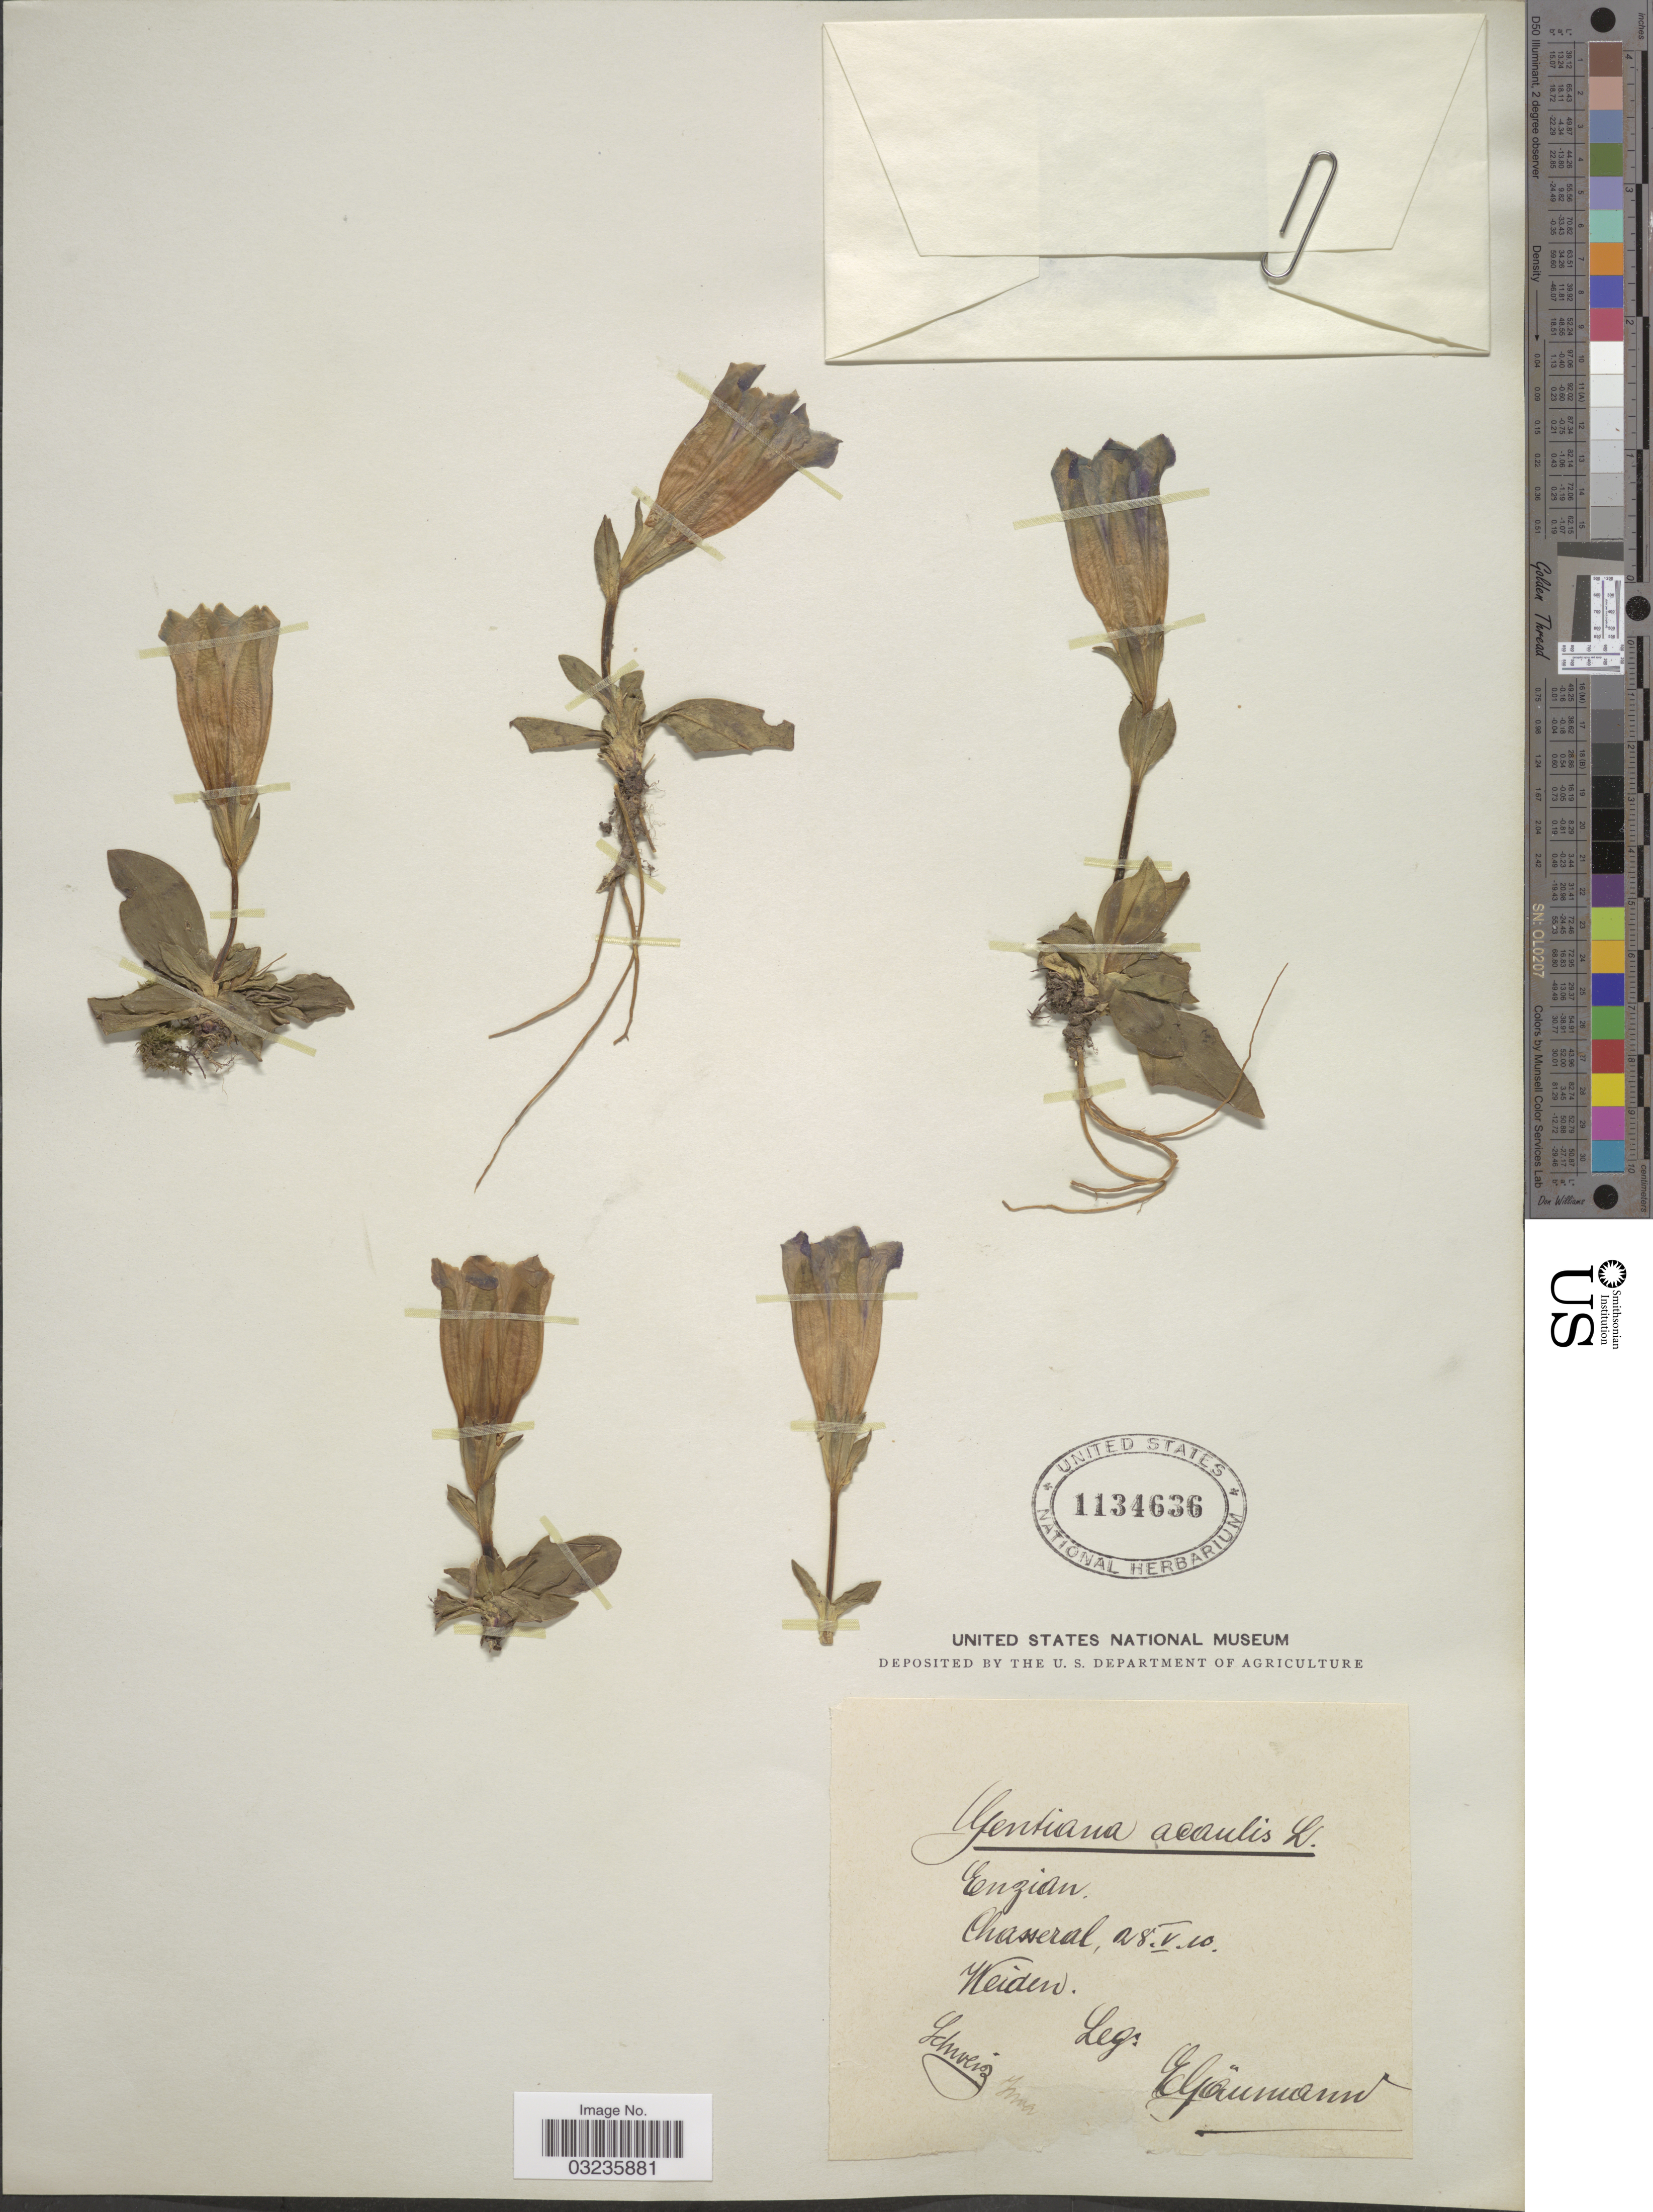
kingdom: Plantae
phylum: Tracheophyta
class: Magnoliopsida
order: Gentianales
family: Gentianaceae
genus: Gentiana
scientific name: Gentiana acaulis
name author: L.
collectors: E. Gaumann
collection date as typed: Transcribed d/m/y: 28/5/10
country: Switzerland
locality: Chasseral, Weiden.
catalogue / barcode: US 1134636